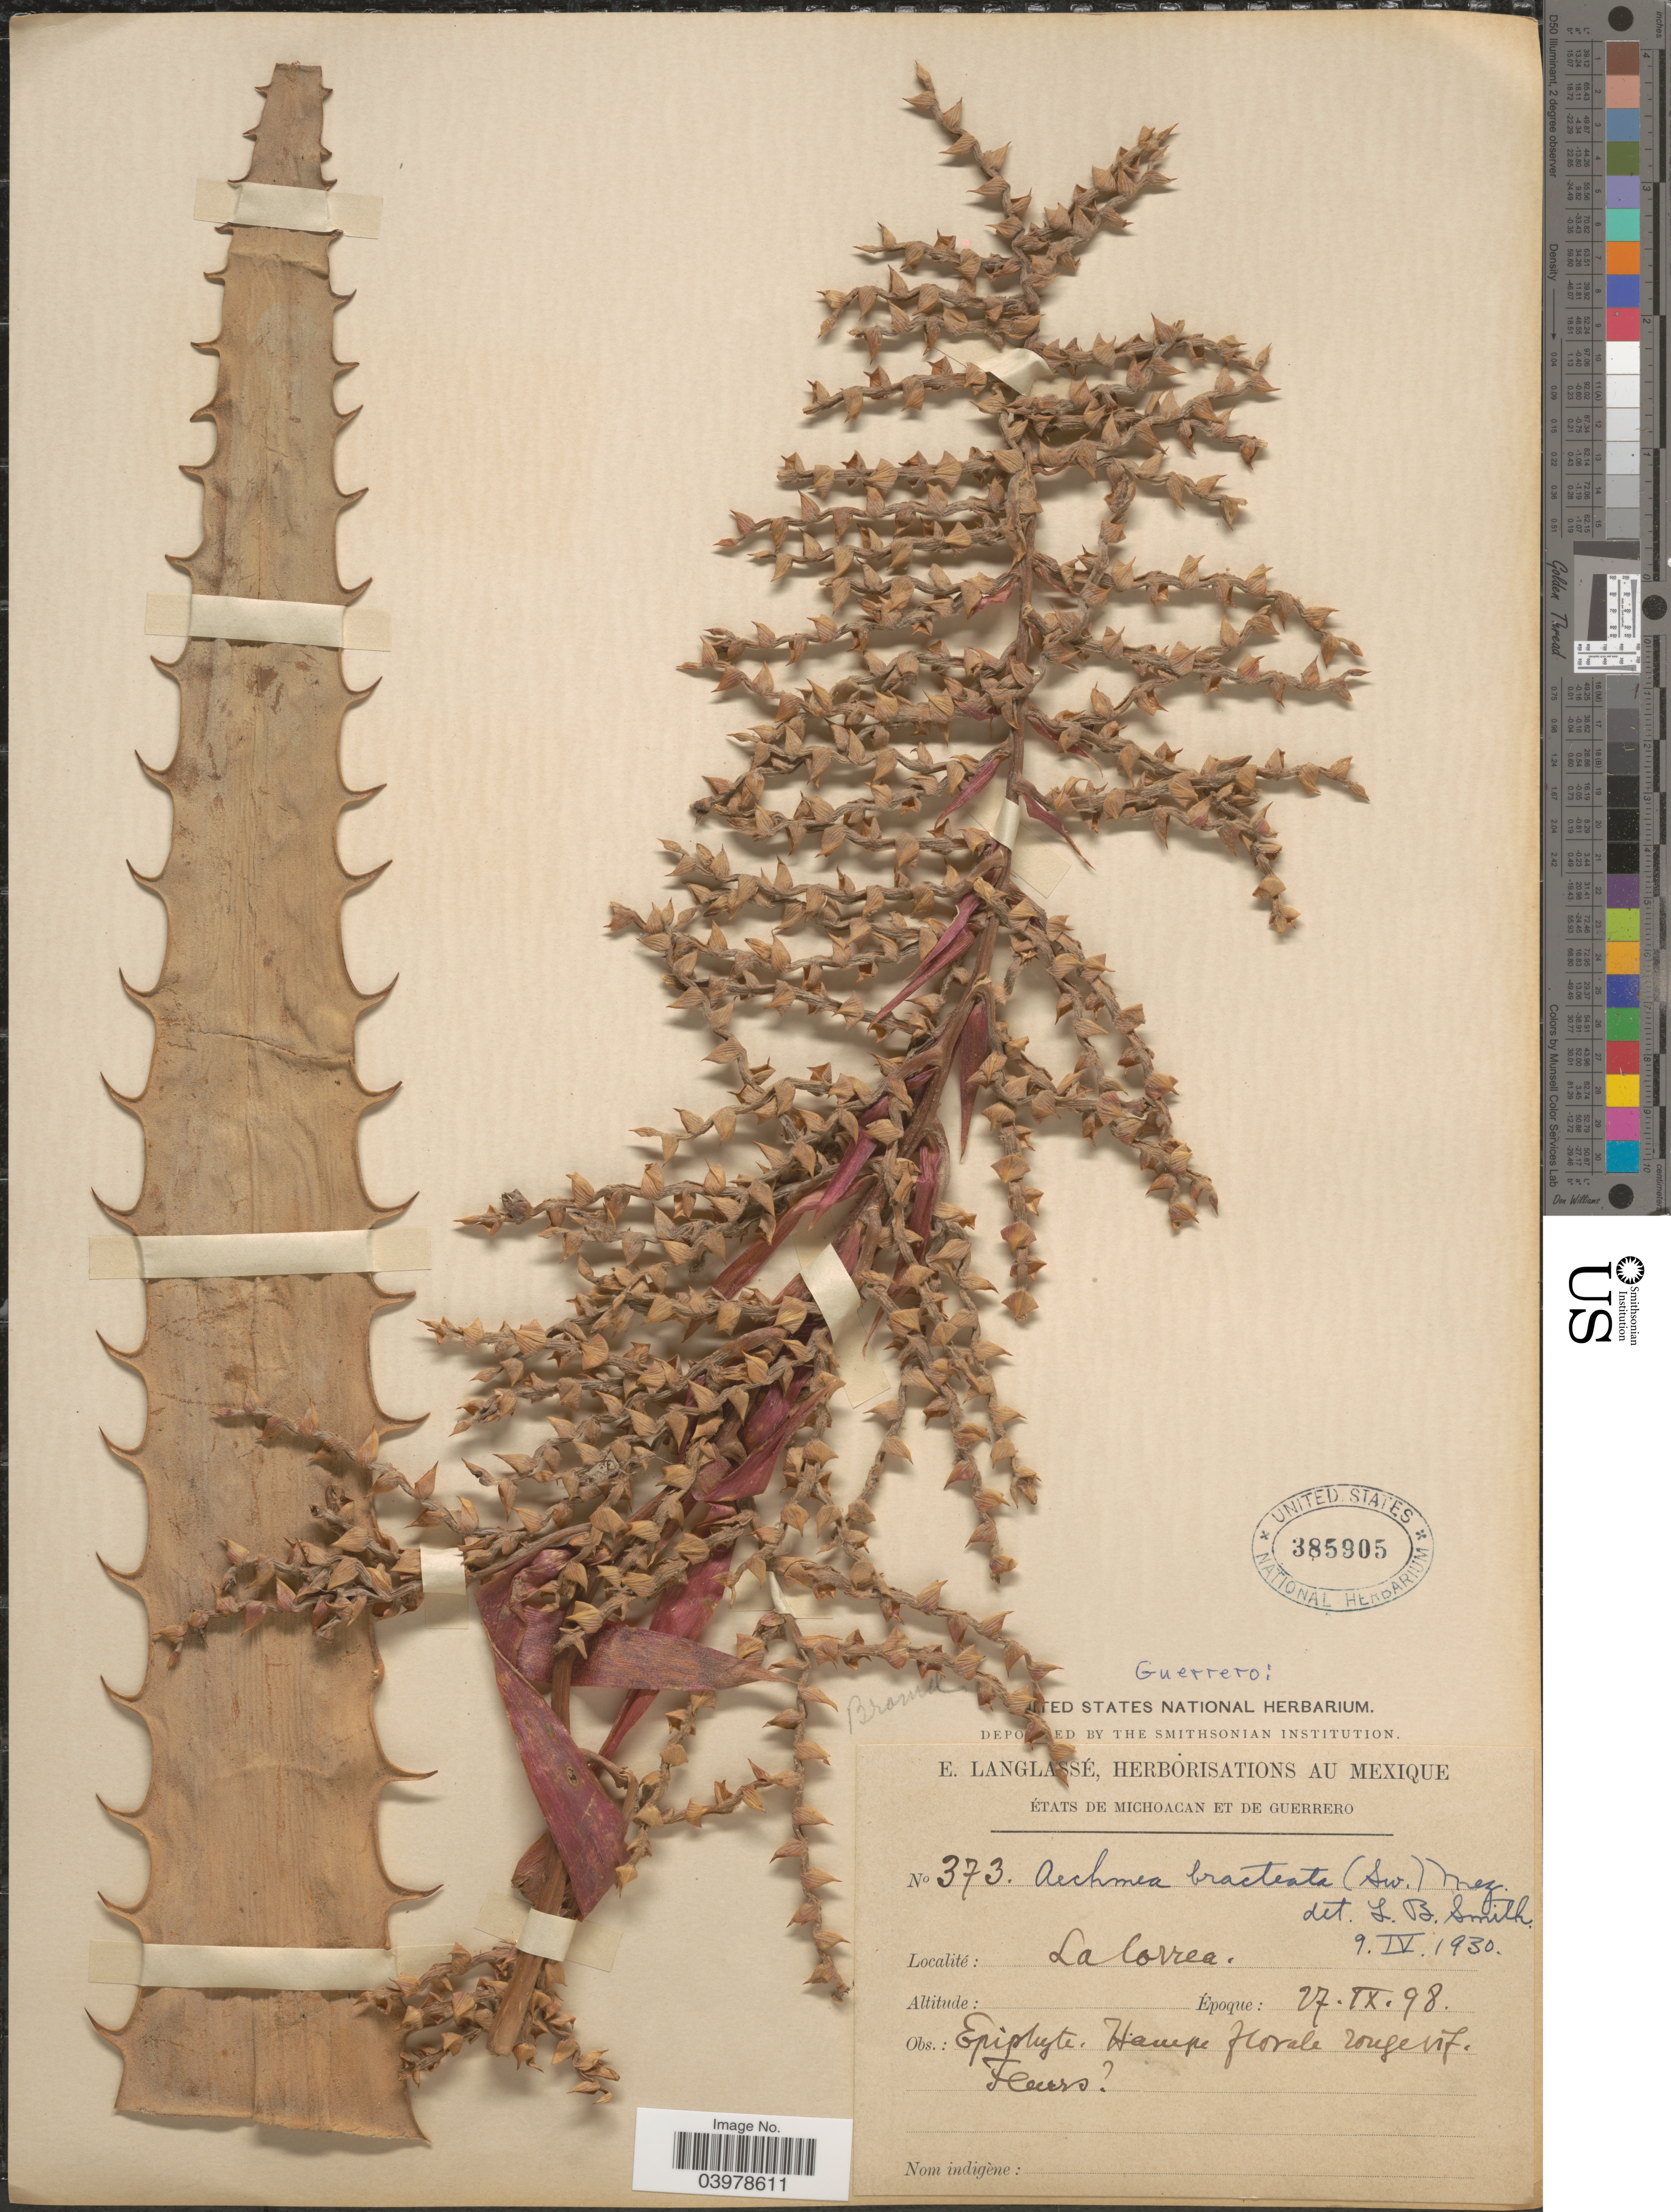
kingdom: Plantae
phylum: Tracheophyta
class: Liliopsida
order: Poales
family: Bromeliaceae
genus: Aechmea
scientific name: Aechmea bracteata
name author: (Sw.) Griseb.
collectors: E. Langlassé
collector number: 373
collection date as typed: Transcribed d/m/y: 27/9/98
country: Mexico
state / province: Guerrero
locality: La Correa.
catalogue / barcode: US 385905